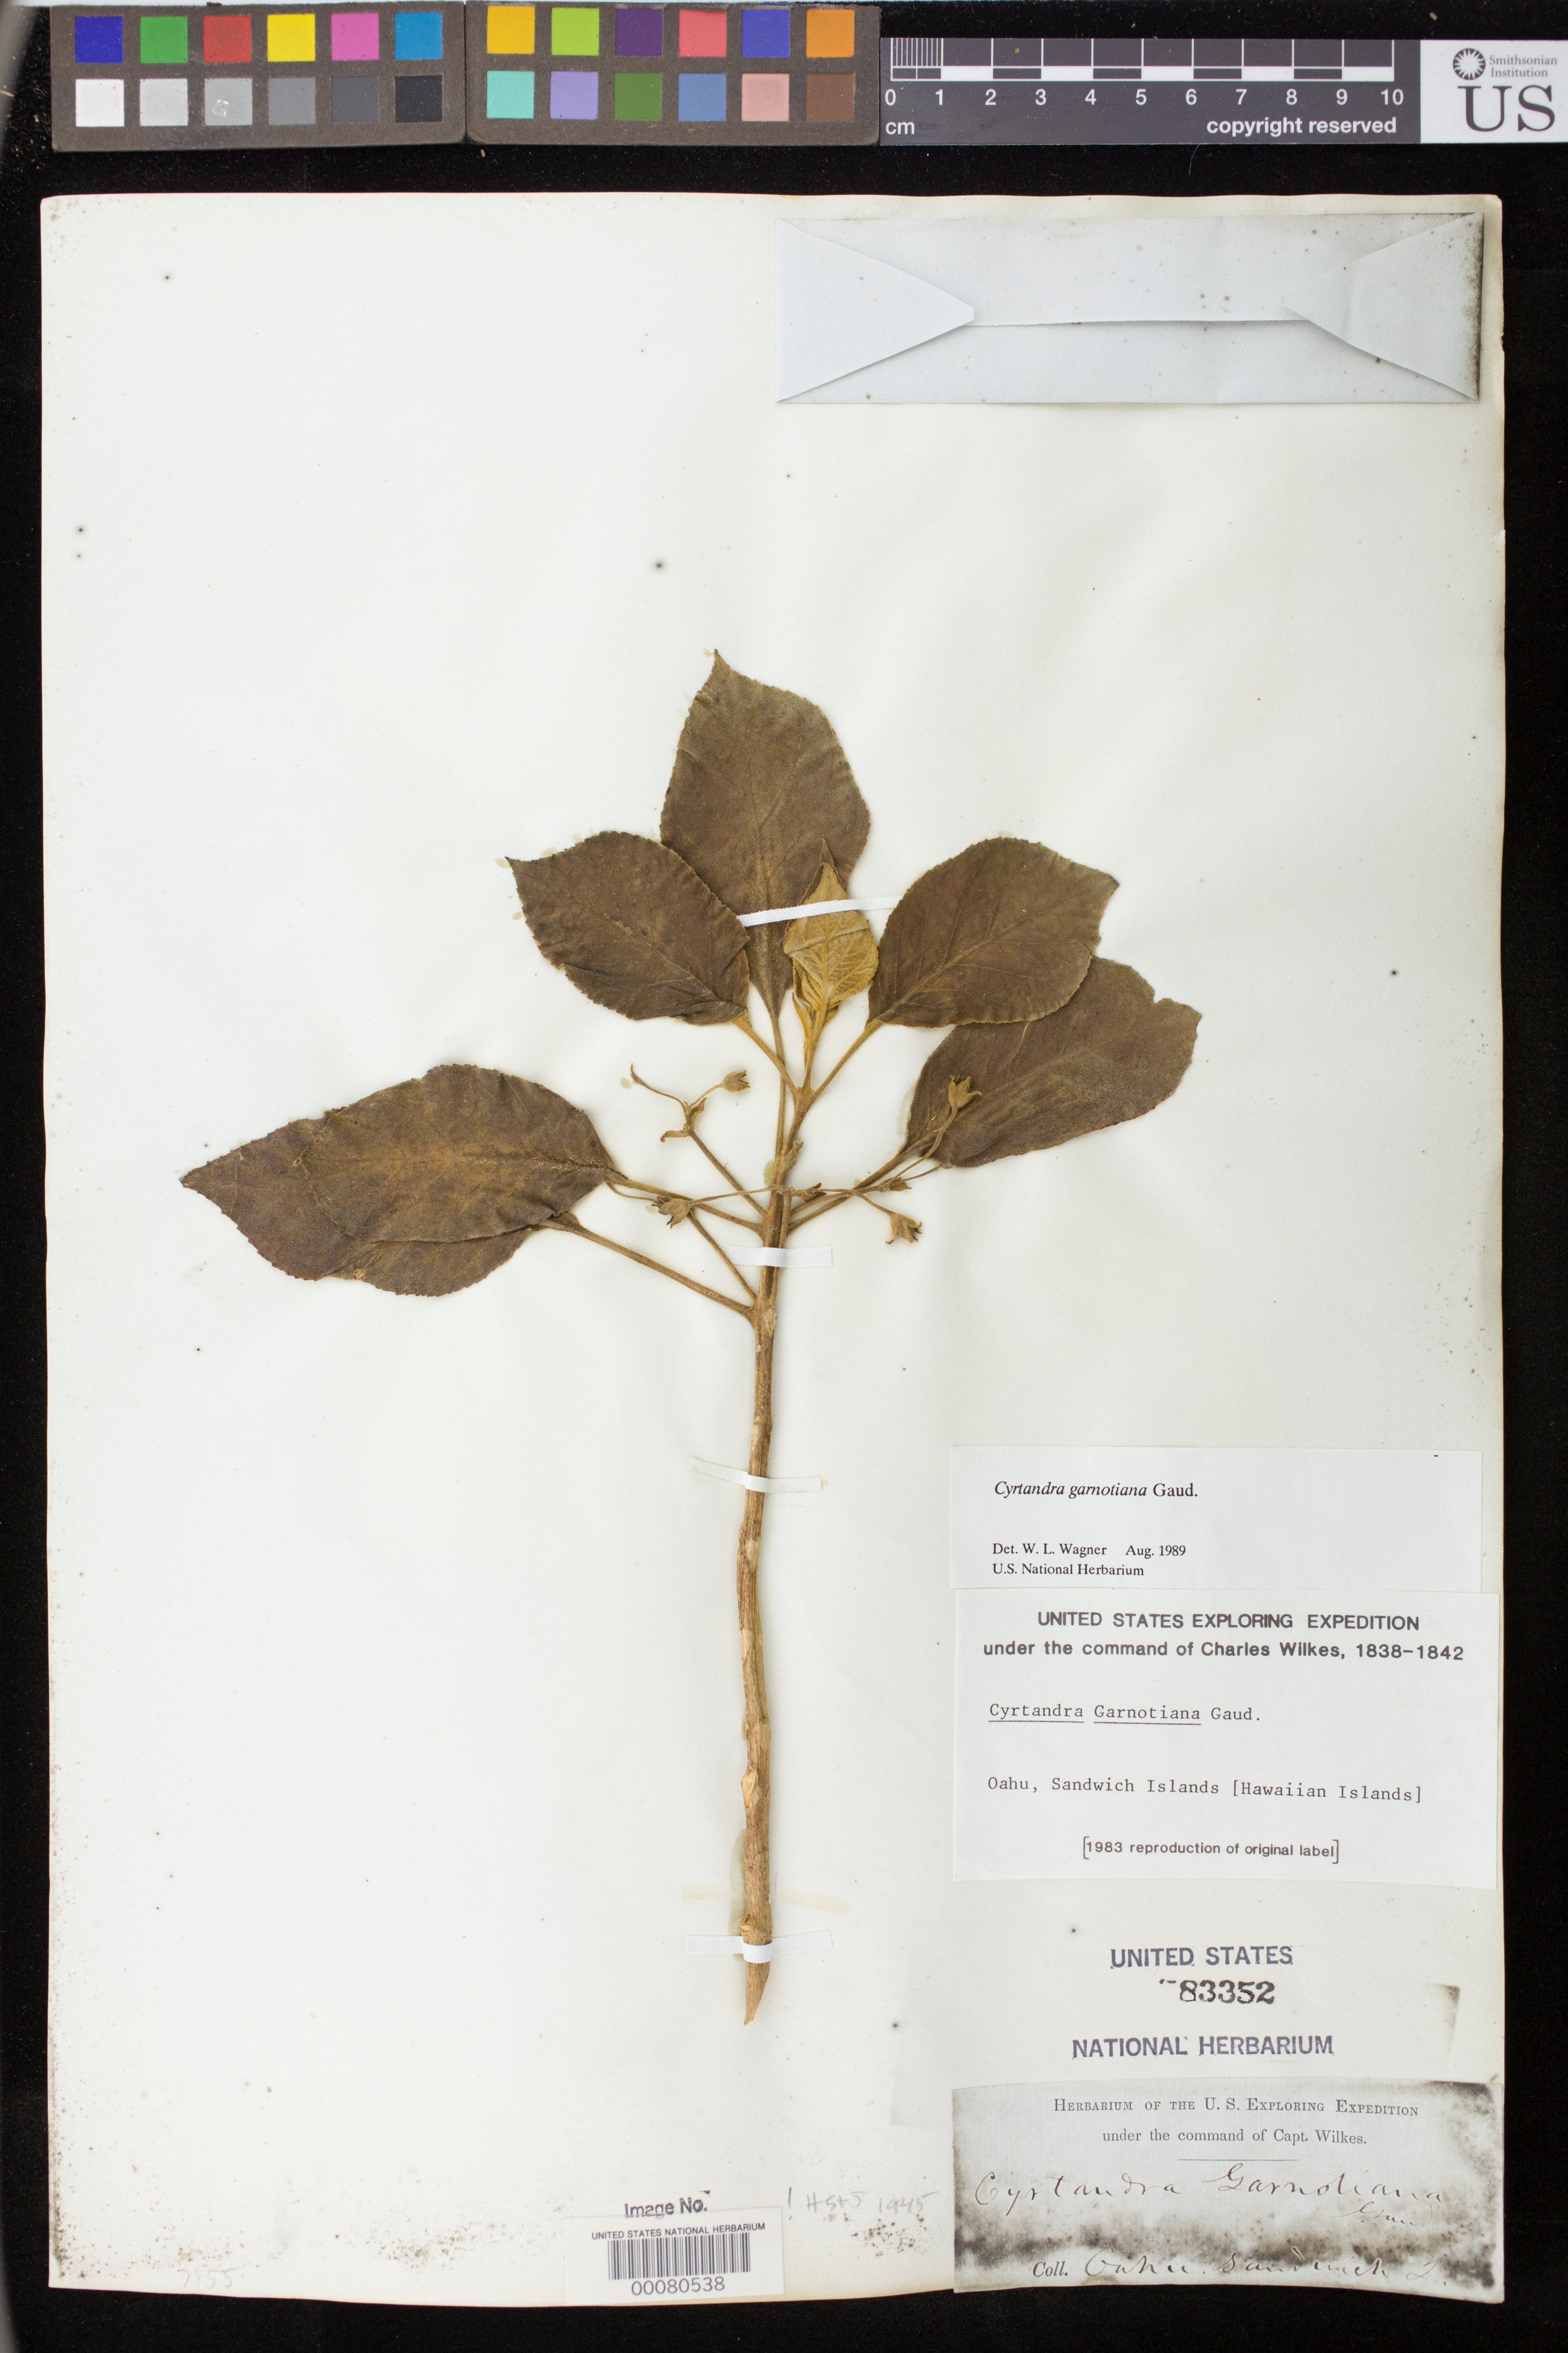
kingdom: Plantae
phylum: Tracheophyta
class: Magnoliopsida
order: Lamiales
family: Gesneriaceae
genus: Cyrtandra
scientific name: Cyrtandra garnotiana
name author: Gaudich.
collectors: Wilkes Explor. Exped.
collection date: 1838/1842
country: United States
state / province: Hawaii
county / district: Honolulu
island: Oahu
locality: Oahu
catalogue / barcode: US 83352